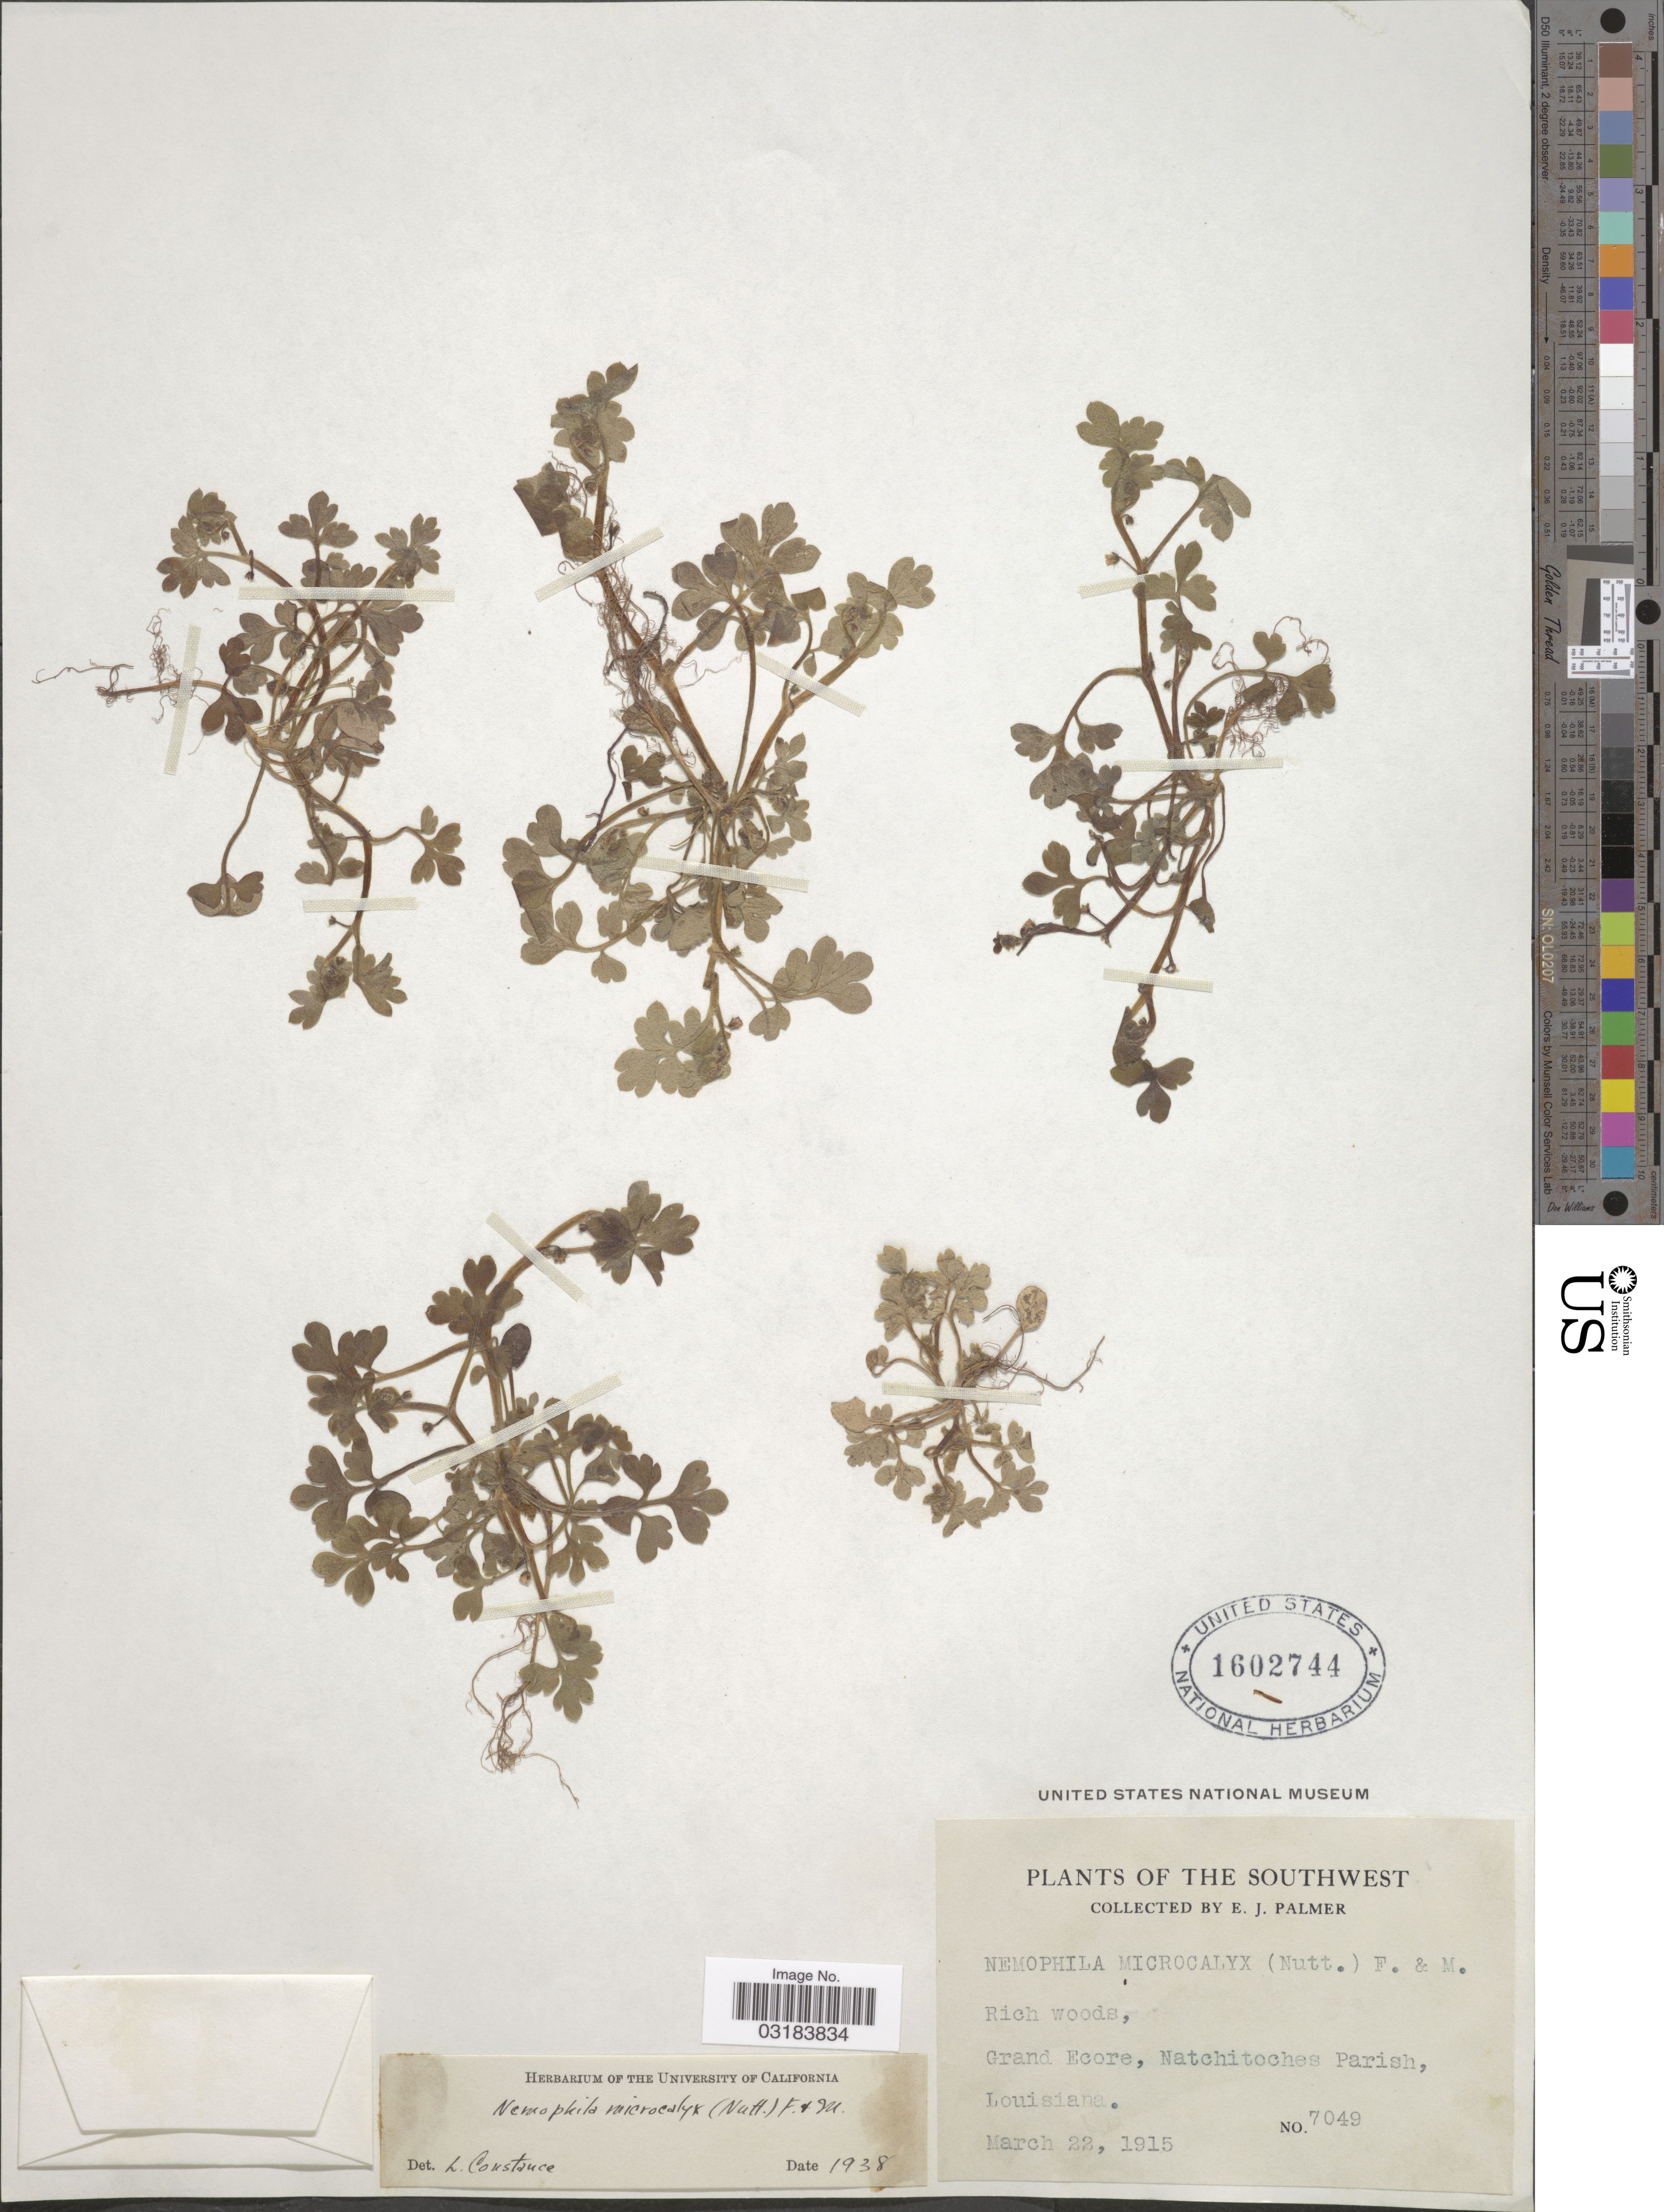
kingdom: Plantae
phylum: Tracheophyta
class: Magnoliopsida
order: Boraginales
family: Hydrophyllaceae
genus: Nemophila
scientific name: Nemophila microcalyx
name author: (Nutt.) Fisch. & C.A. Mey.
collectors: E. J. Palmer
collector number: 7049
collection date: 1915-03-22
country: United States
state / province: Louisiana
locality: The Southwest. Grand Ecore, Natchitoches Parish.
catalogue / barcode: US 1602744